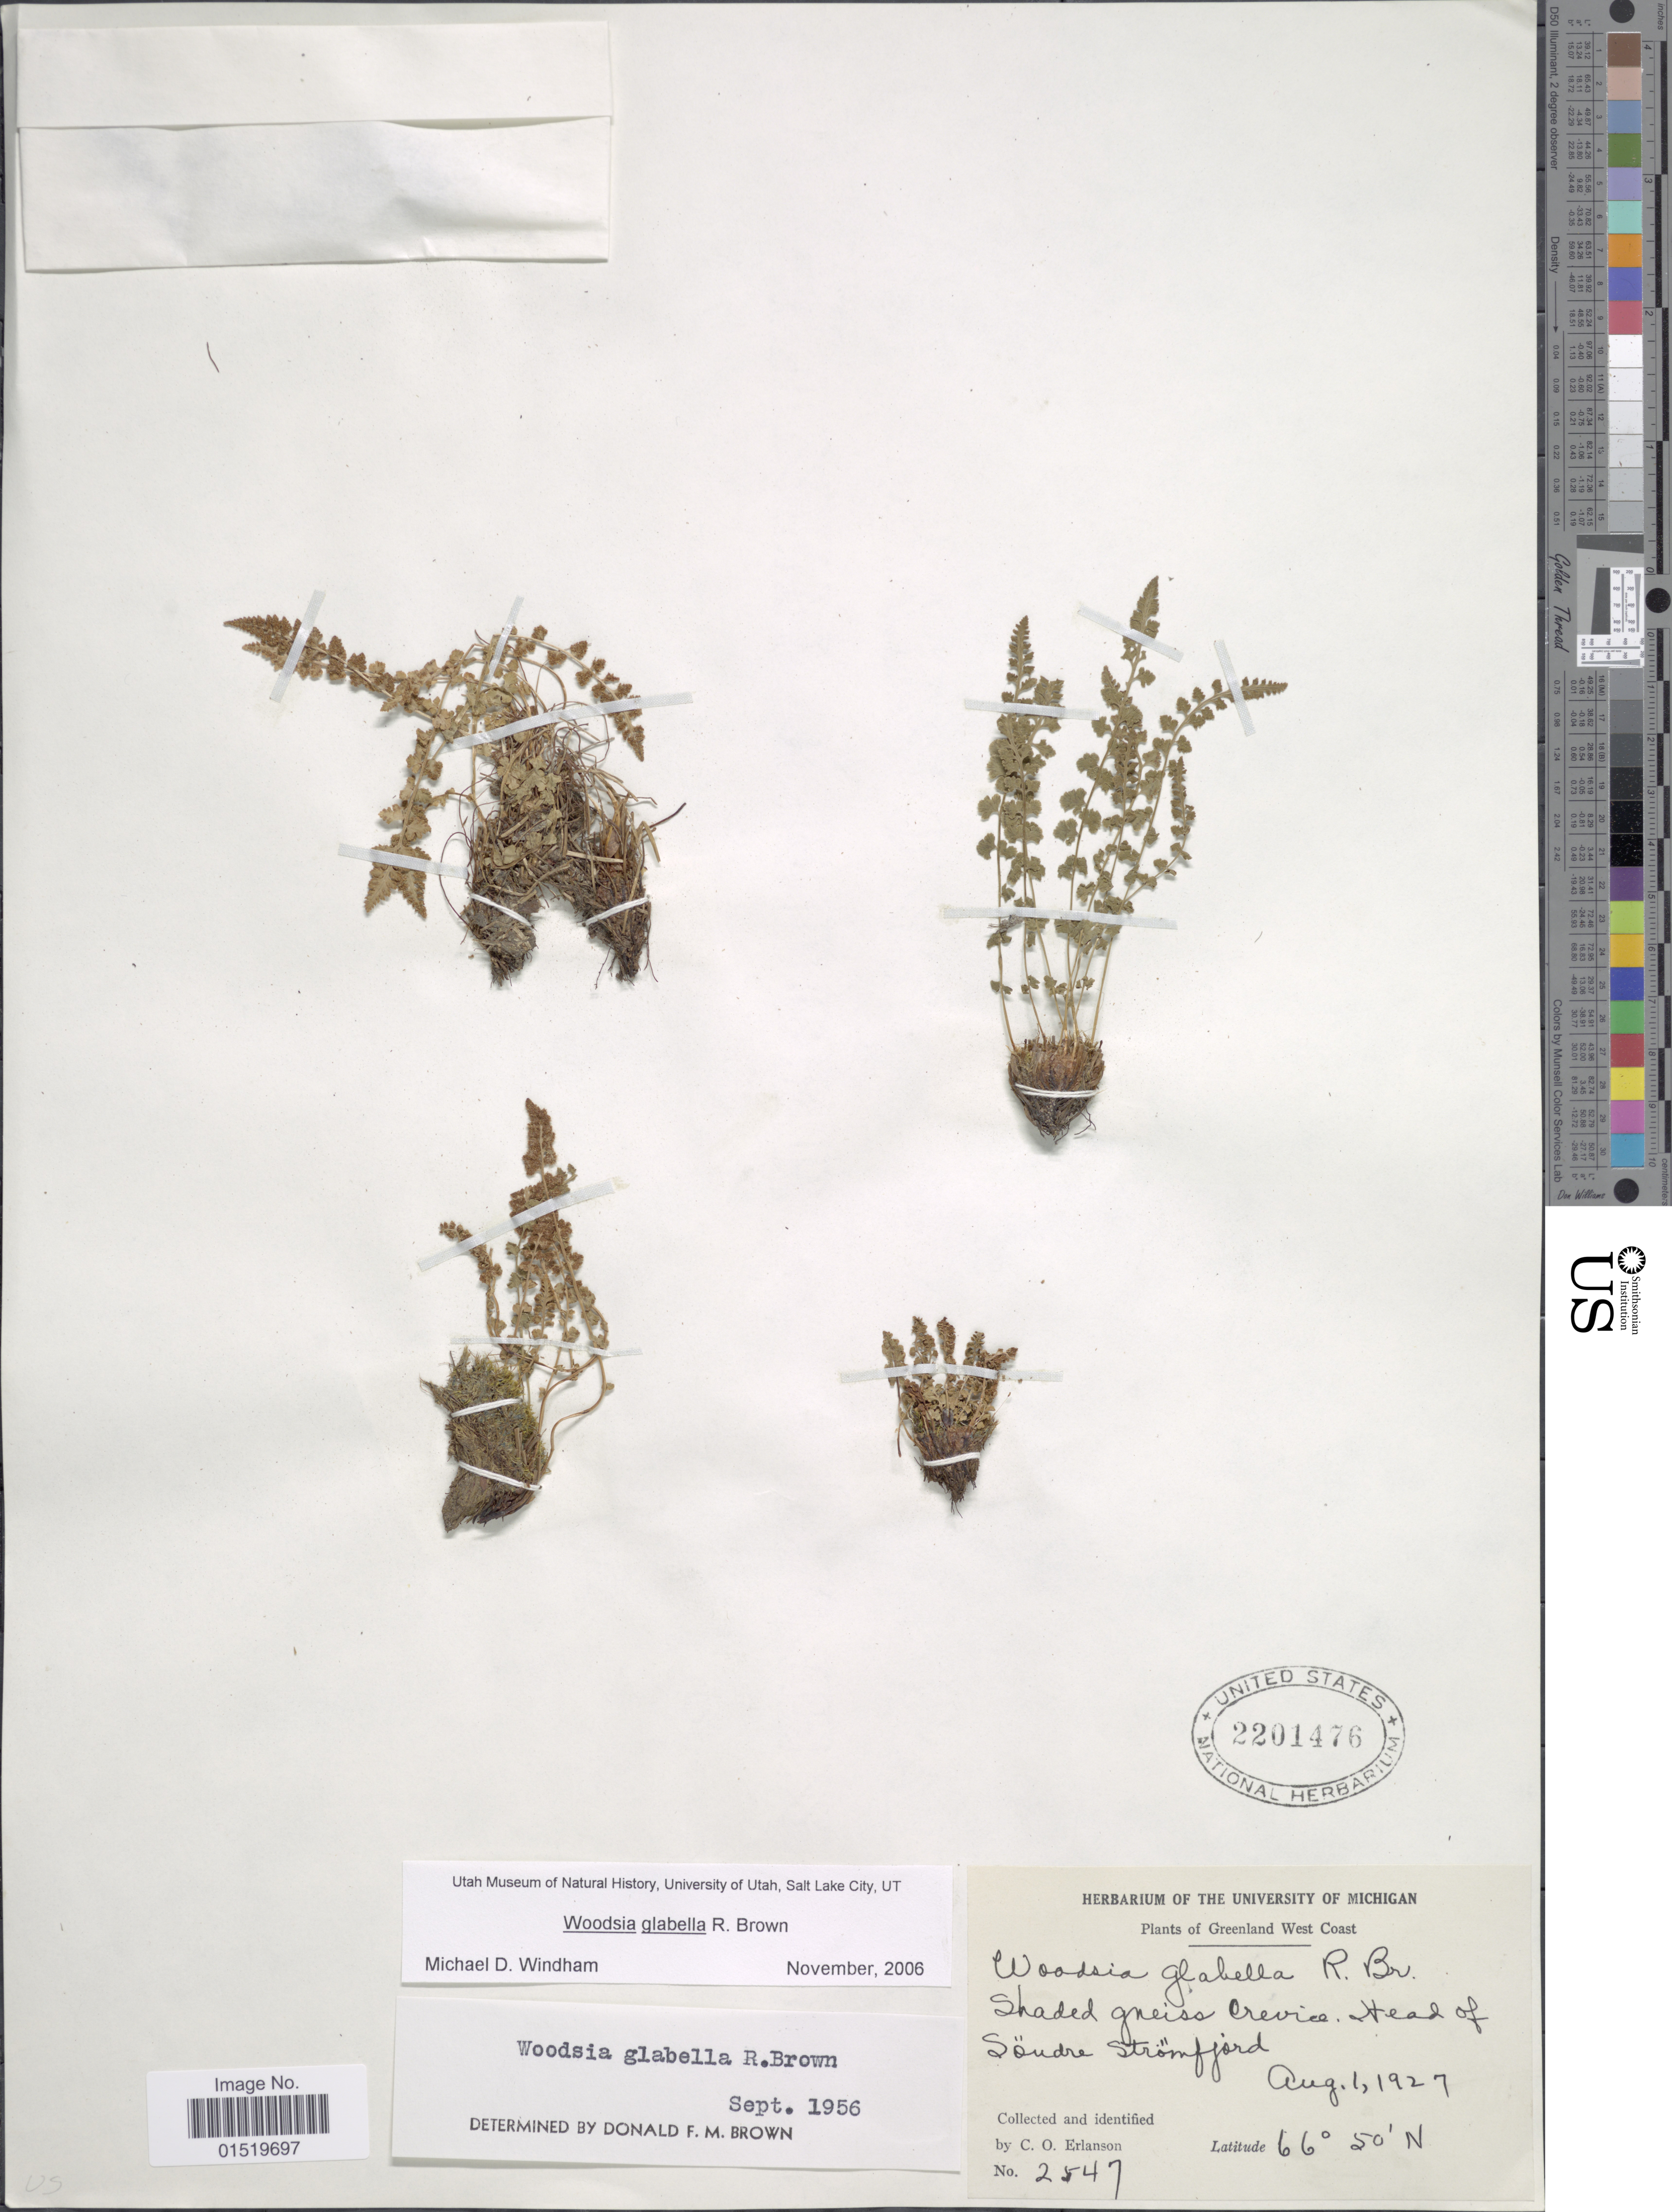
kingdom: Plantae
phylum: Tracheophyta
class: Polypodiopsida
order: Polypodiales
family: Woodsiaceae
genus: Woodsia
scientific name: Woodsia glabella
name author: R. Br.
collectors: C. O. Erlanson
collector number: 2547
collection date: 1927-08-01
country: Greenland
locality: Greenland West Coast, shaded gneiss crevices. Head of Söudre Strömfjord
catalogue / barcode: US 2201476